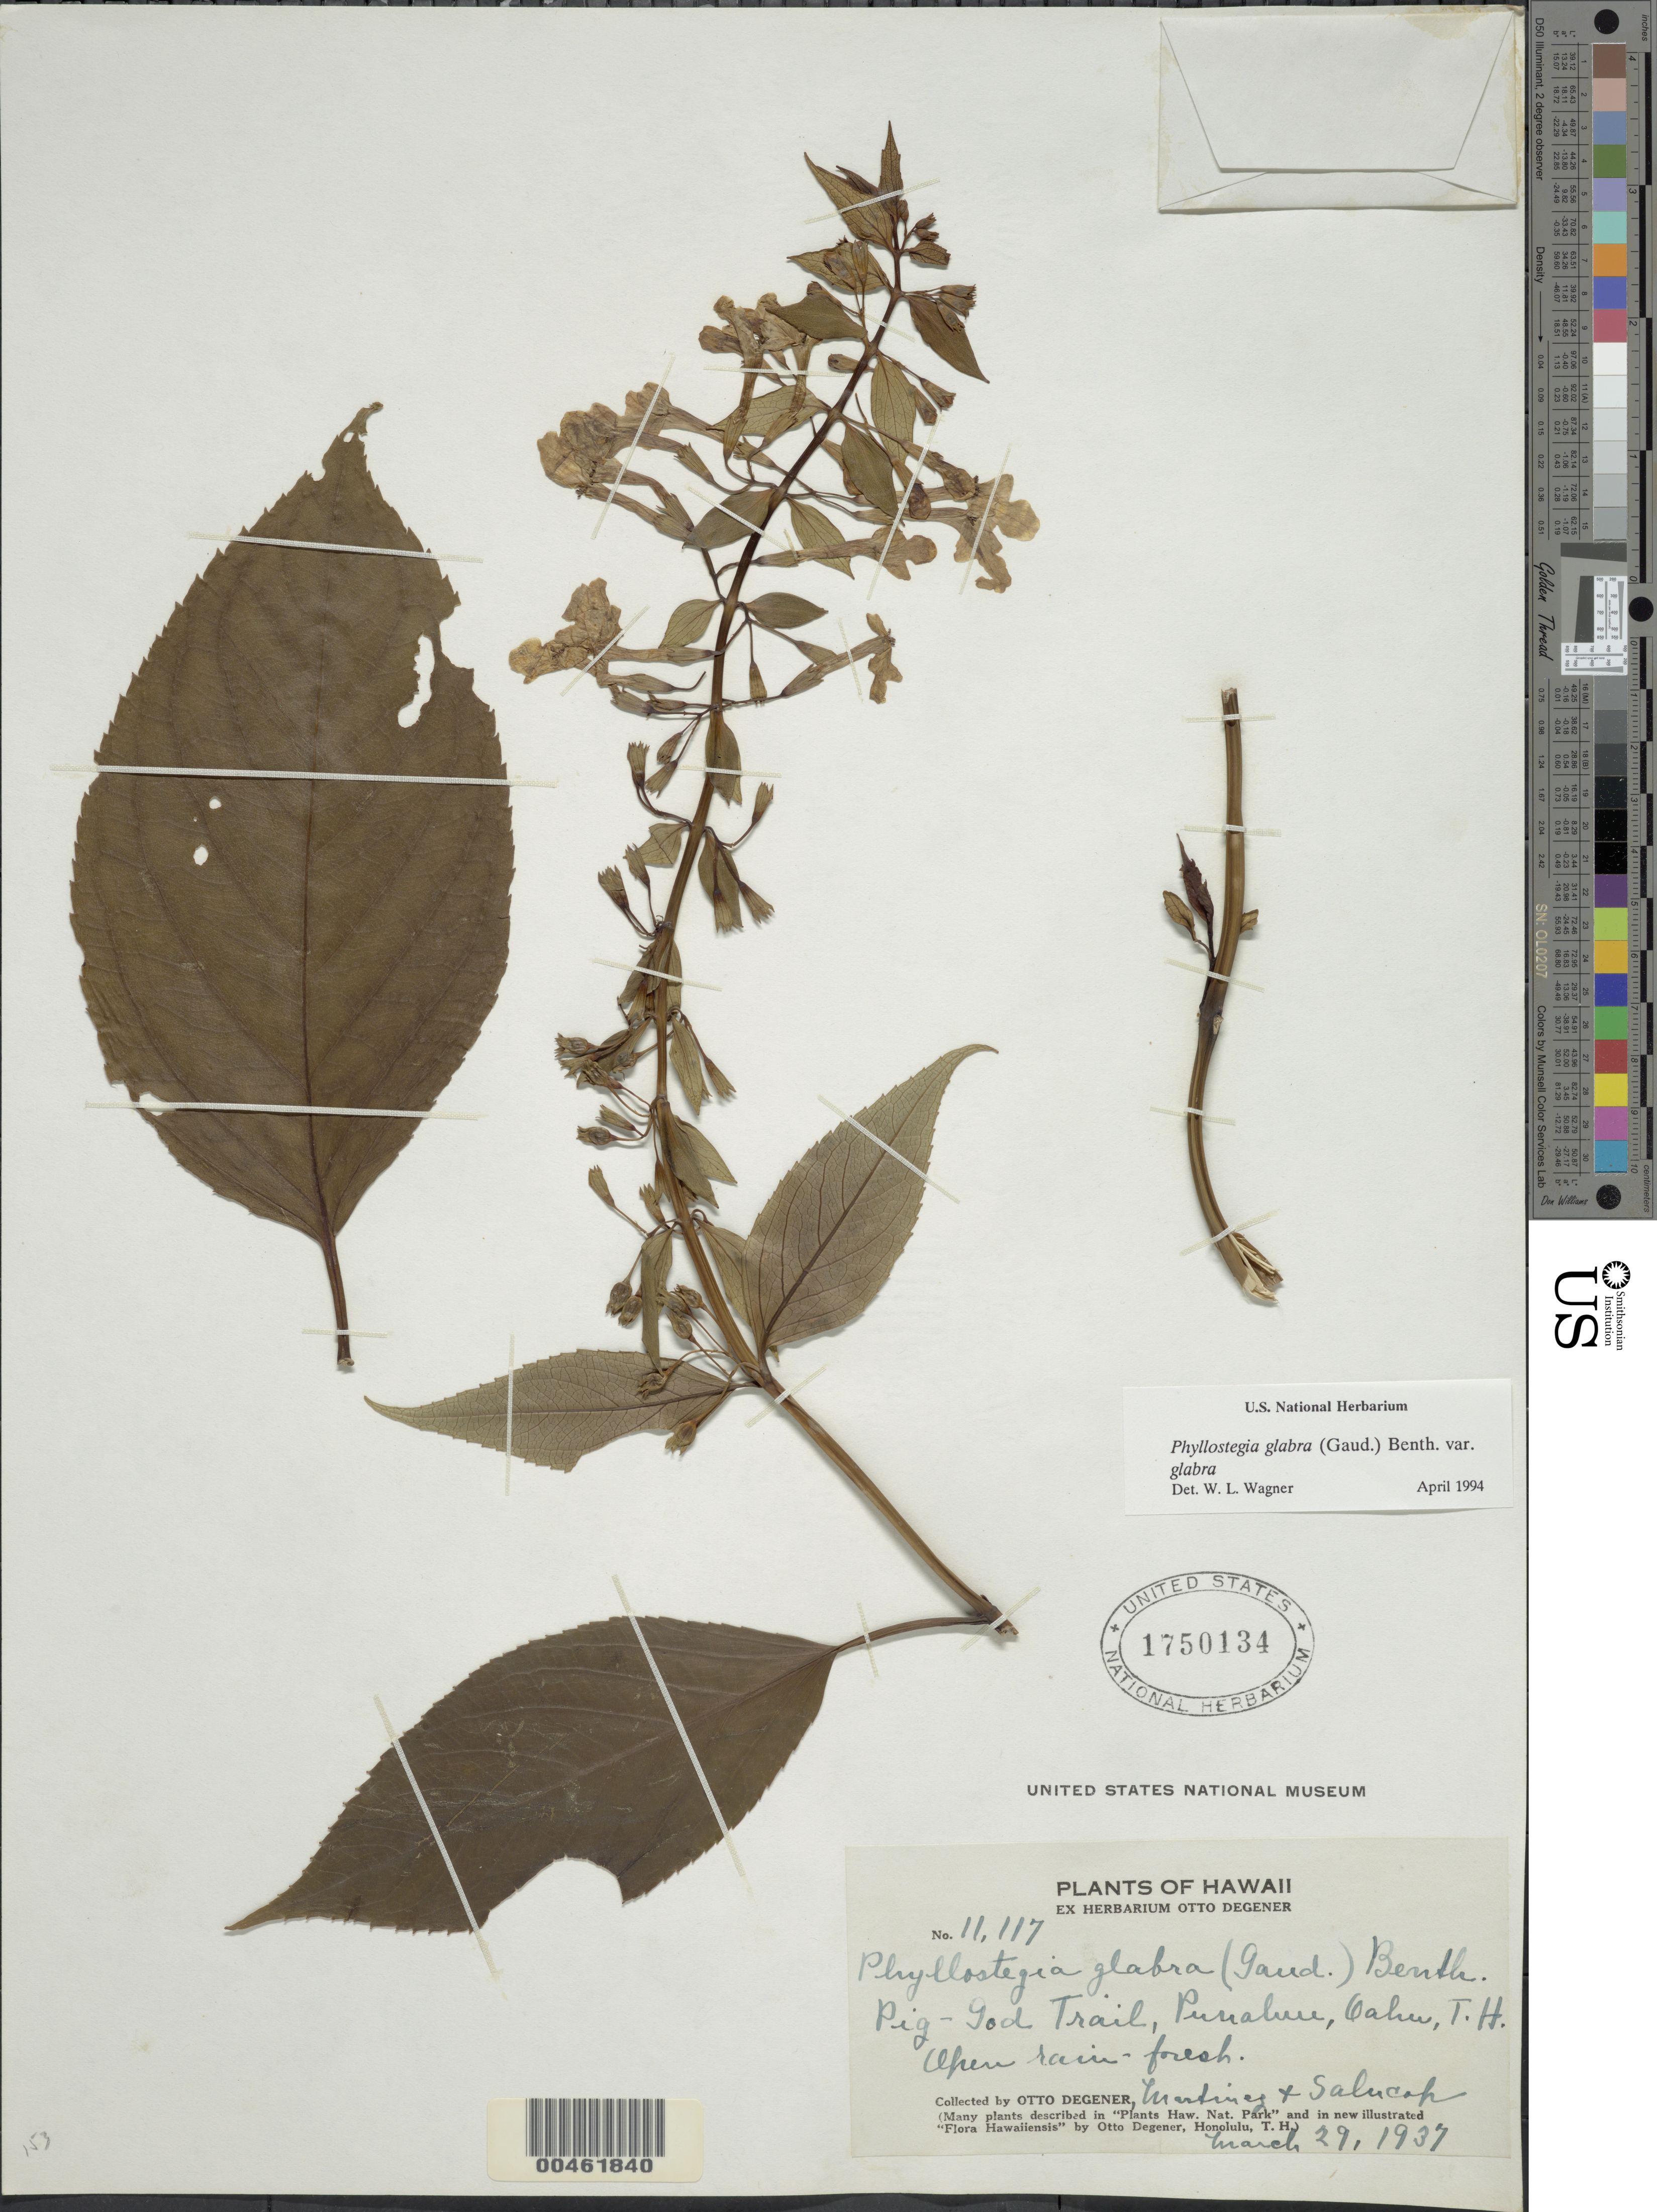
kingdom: Plantae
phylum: Tracheophyta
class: Magnoliopsida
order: Lamiales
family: Lamiaceae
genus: Phyllostegia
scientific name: Phyllostegia glabra var. glabra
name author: (Gaudich.) Benth.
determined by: Wagner, W. L., (BOT), Smithsonian Institution - National Museum of Natural History (UNITED STATES)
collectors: O. Degener, -- Martinez & -- Salucop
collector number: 11117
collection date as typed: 29 Mar 1937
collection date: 1937-03-29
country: United States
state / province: Hawaii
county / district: Honolulu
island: Oahu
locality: Pig-God Trail, Punaluu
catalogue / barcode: US 1750134